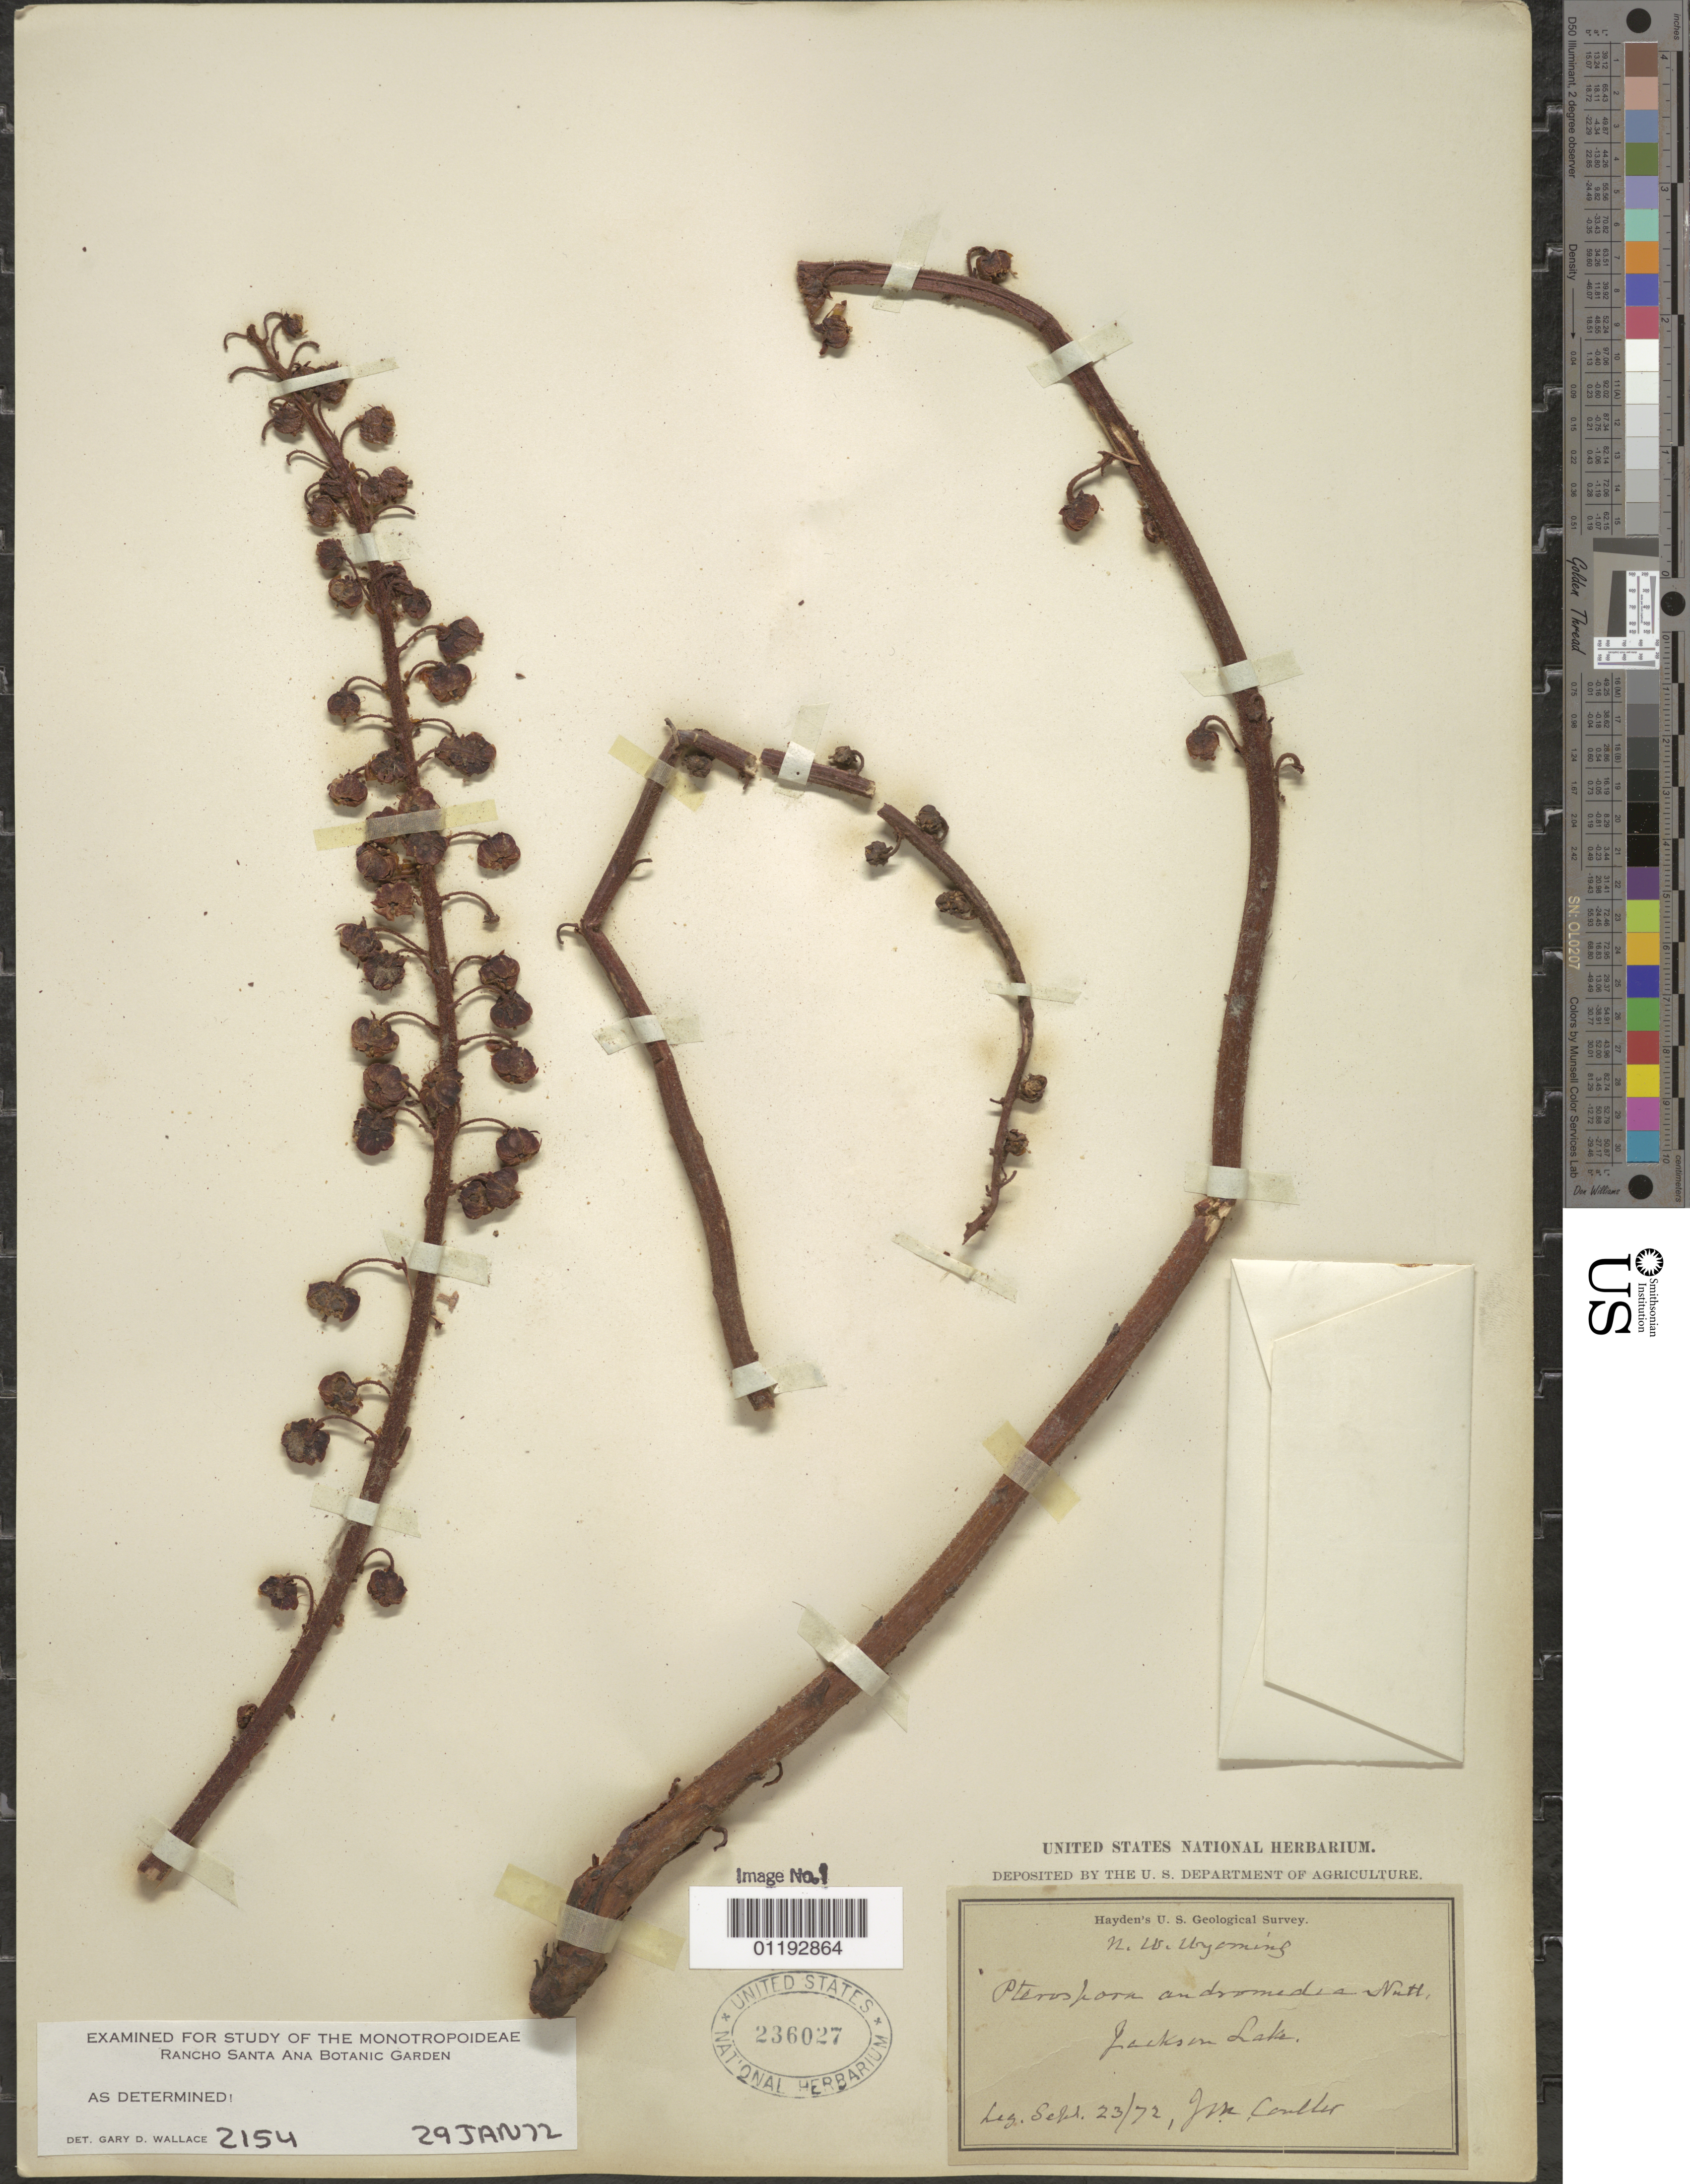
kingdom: Plantae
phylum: Tracheophyta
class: Magnoliopsida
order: Ericales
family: Ericaceae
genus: Pterospora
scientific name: Pterospora andromedea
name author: Nutt.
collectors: J. M. Coulter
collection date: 1872-09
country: United States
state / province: Wyoming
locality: Jackson Lake, N.W. Wyoming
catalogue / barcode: US 236027